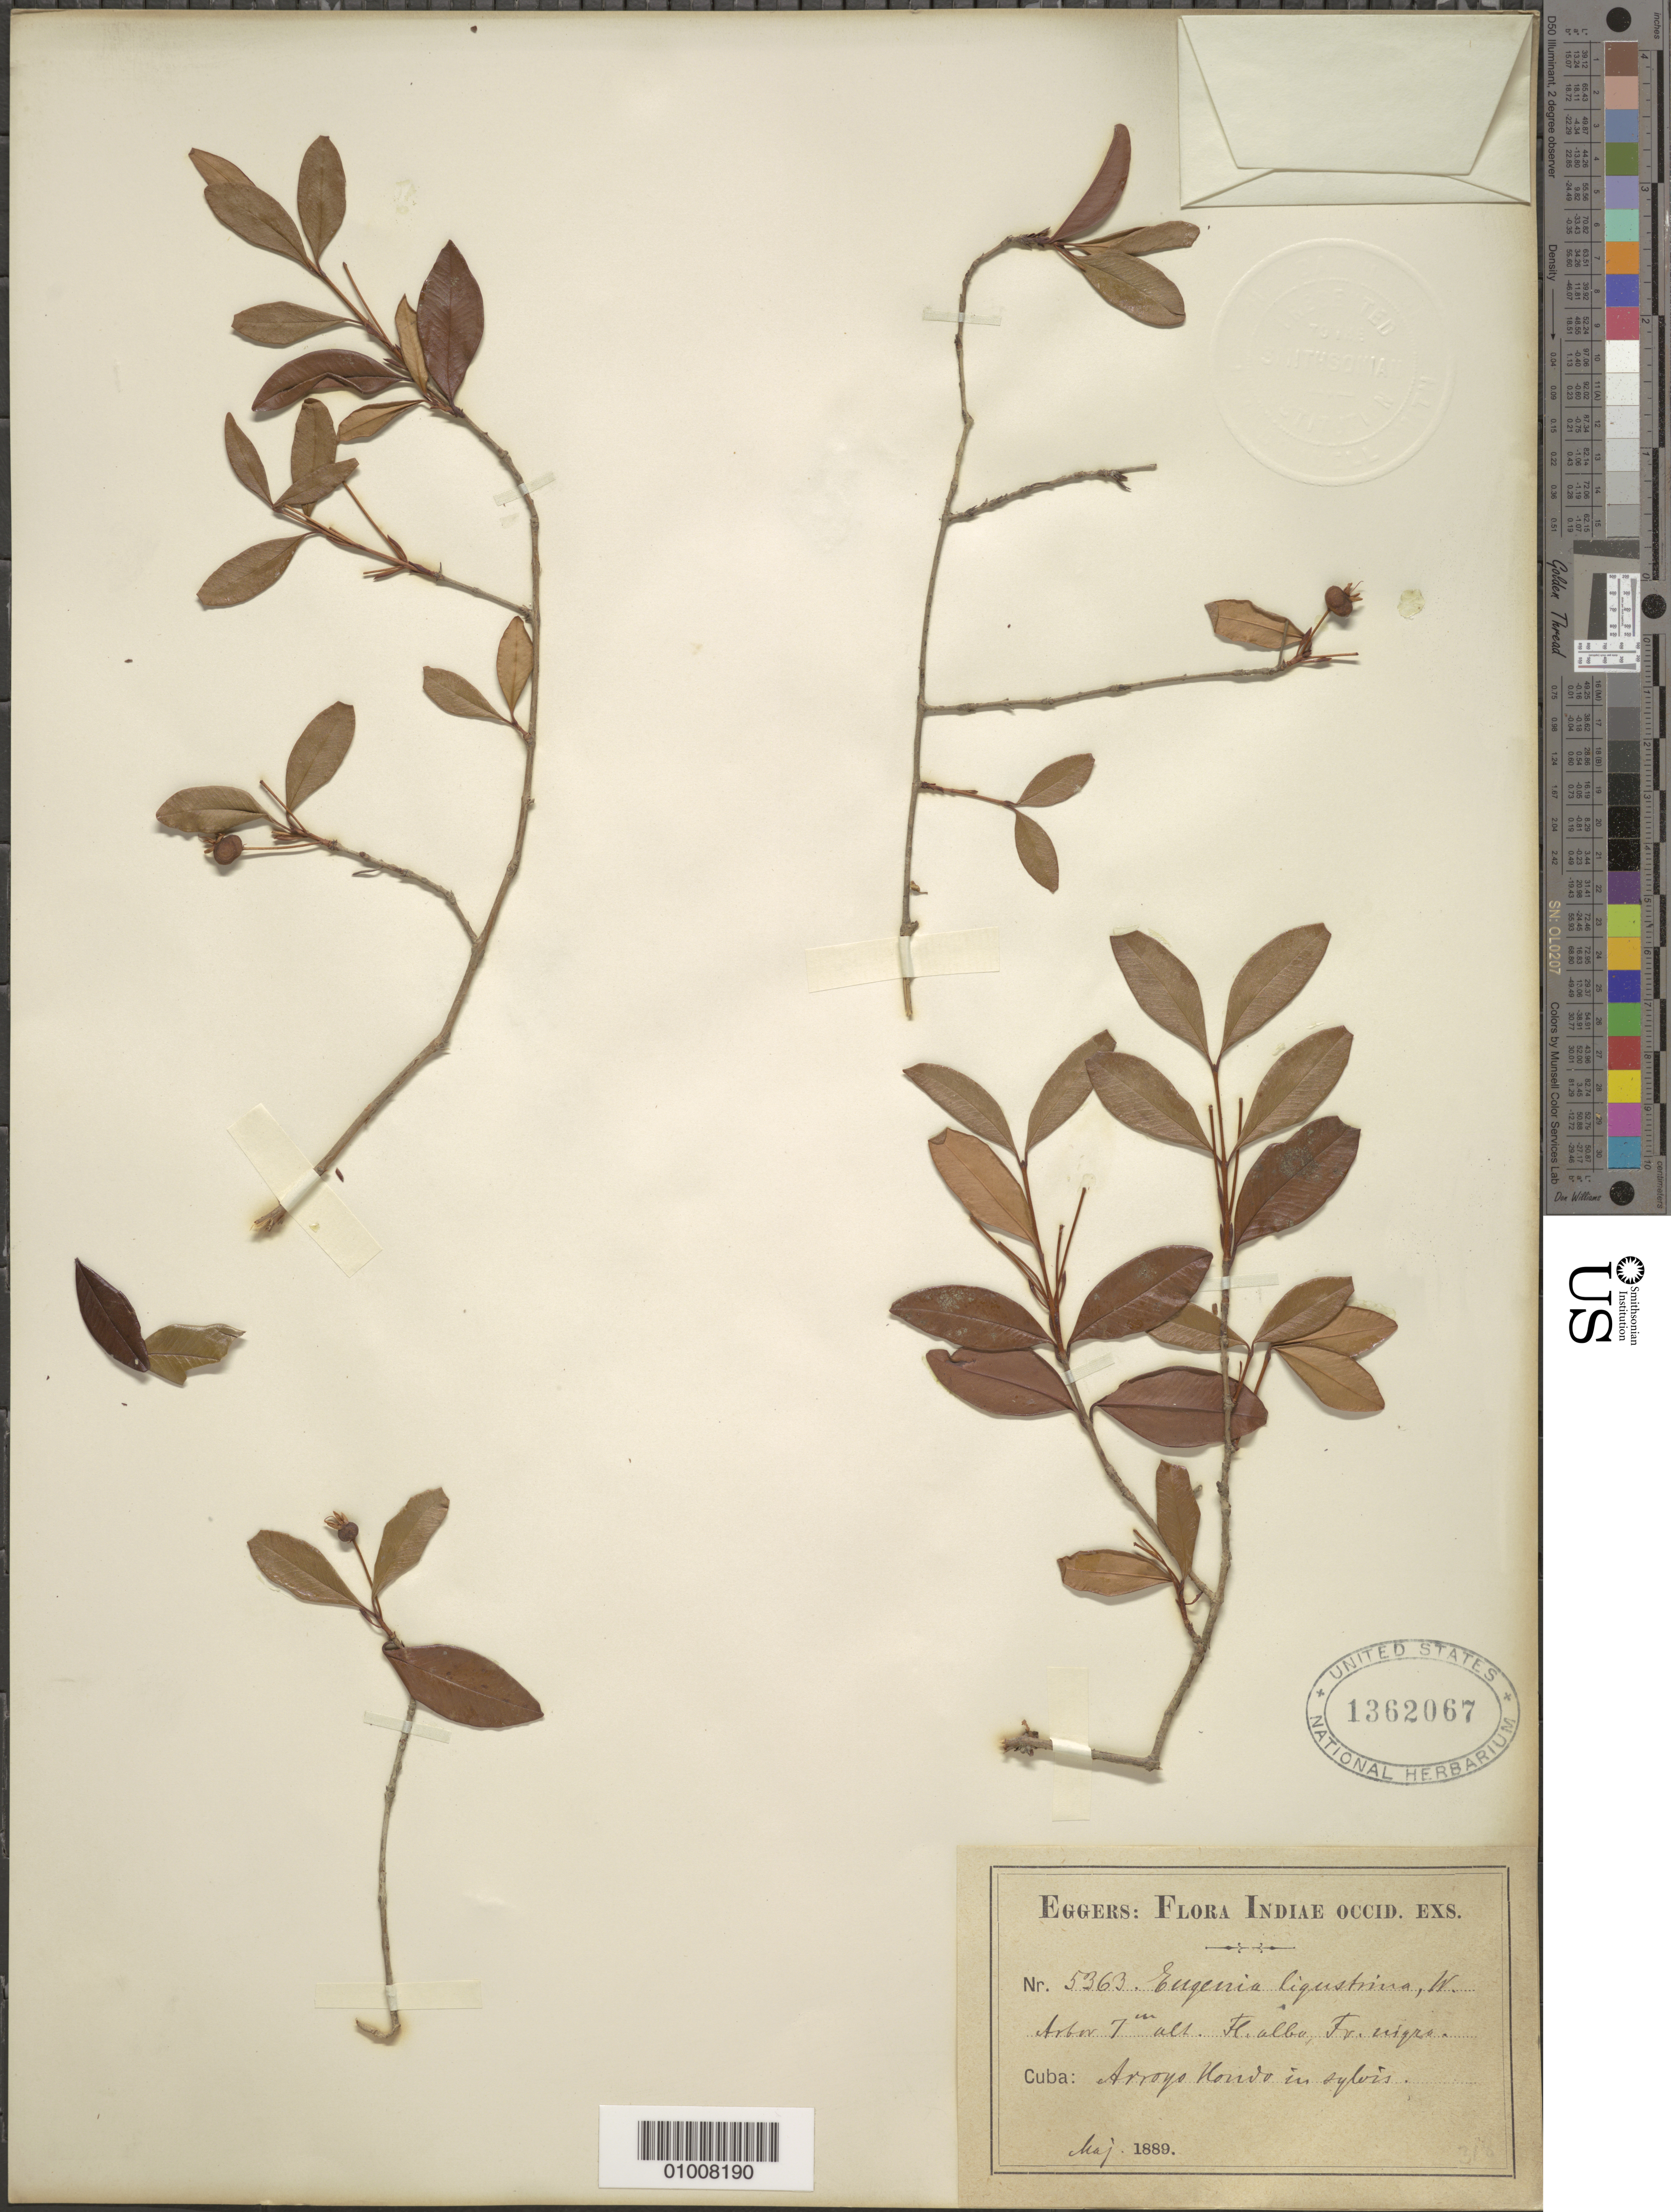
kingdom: Plantae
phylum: Tracheophyta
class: Magnoliopsida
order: Myrtales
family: Myrtaceae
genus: Eugenia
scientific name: Eugenia ligustrina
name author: (Sw.) Willd.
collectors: H. F. A. von Eggers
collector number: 5363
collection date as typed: May 1889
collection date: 1889-05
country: Cuba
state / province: Guantánamo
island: Cuba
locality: Arroyo Hondo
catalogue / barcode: US 1362067